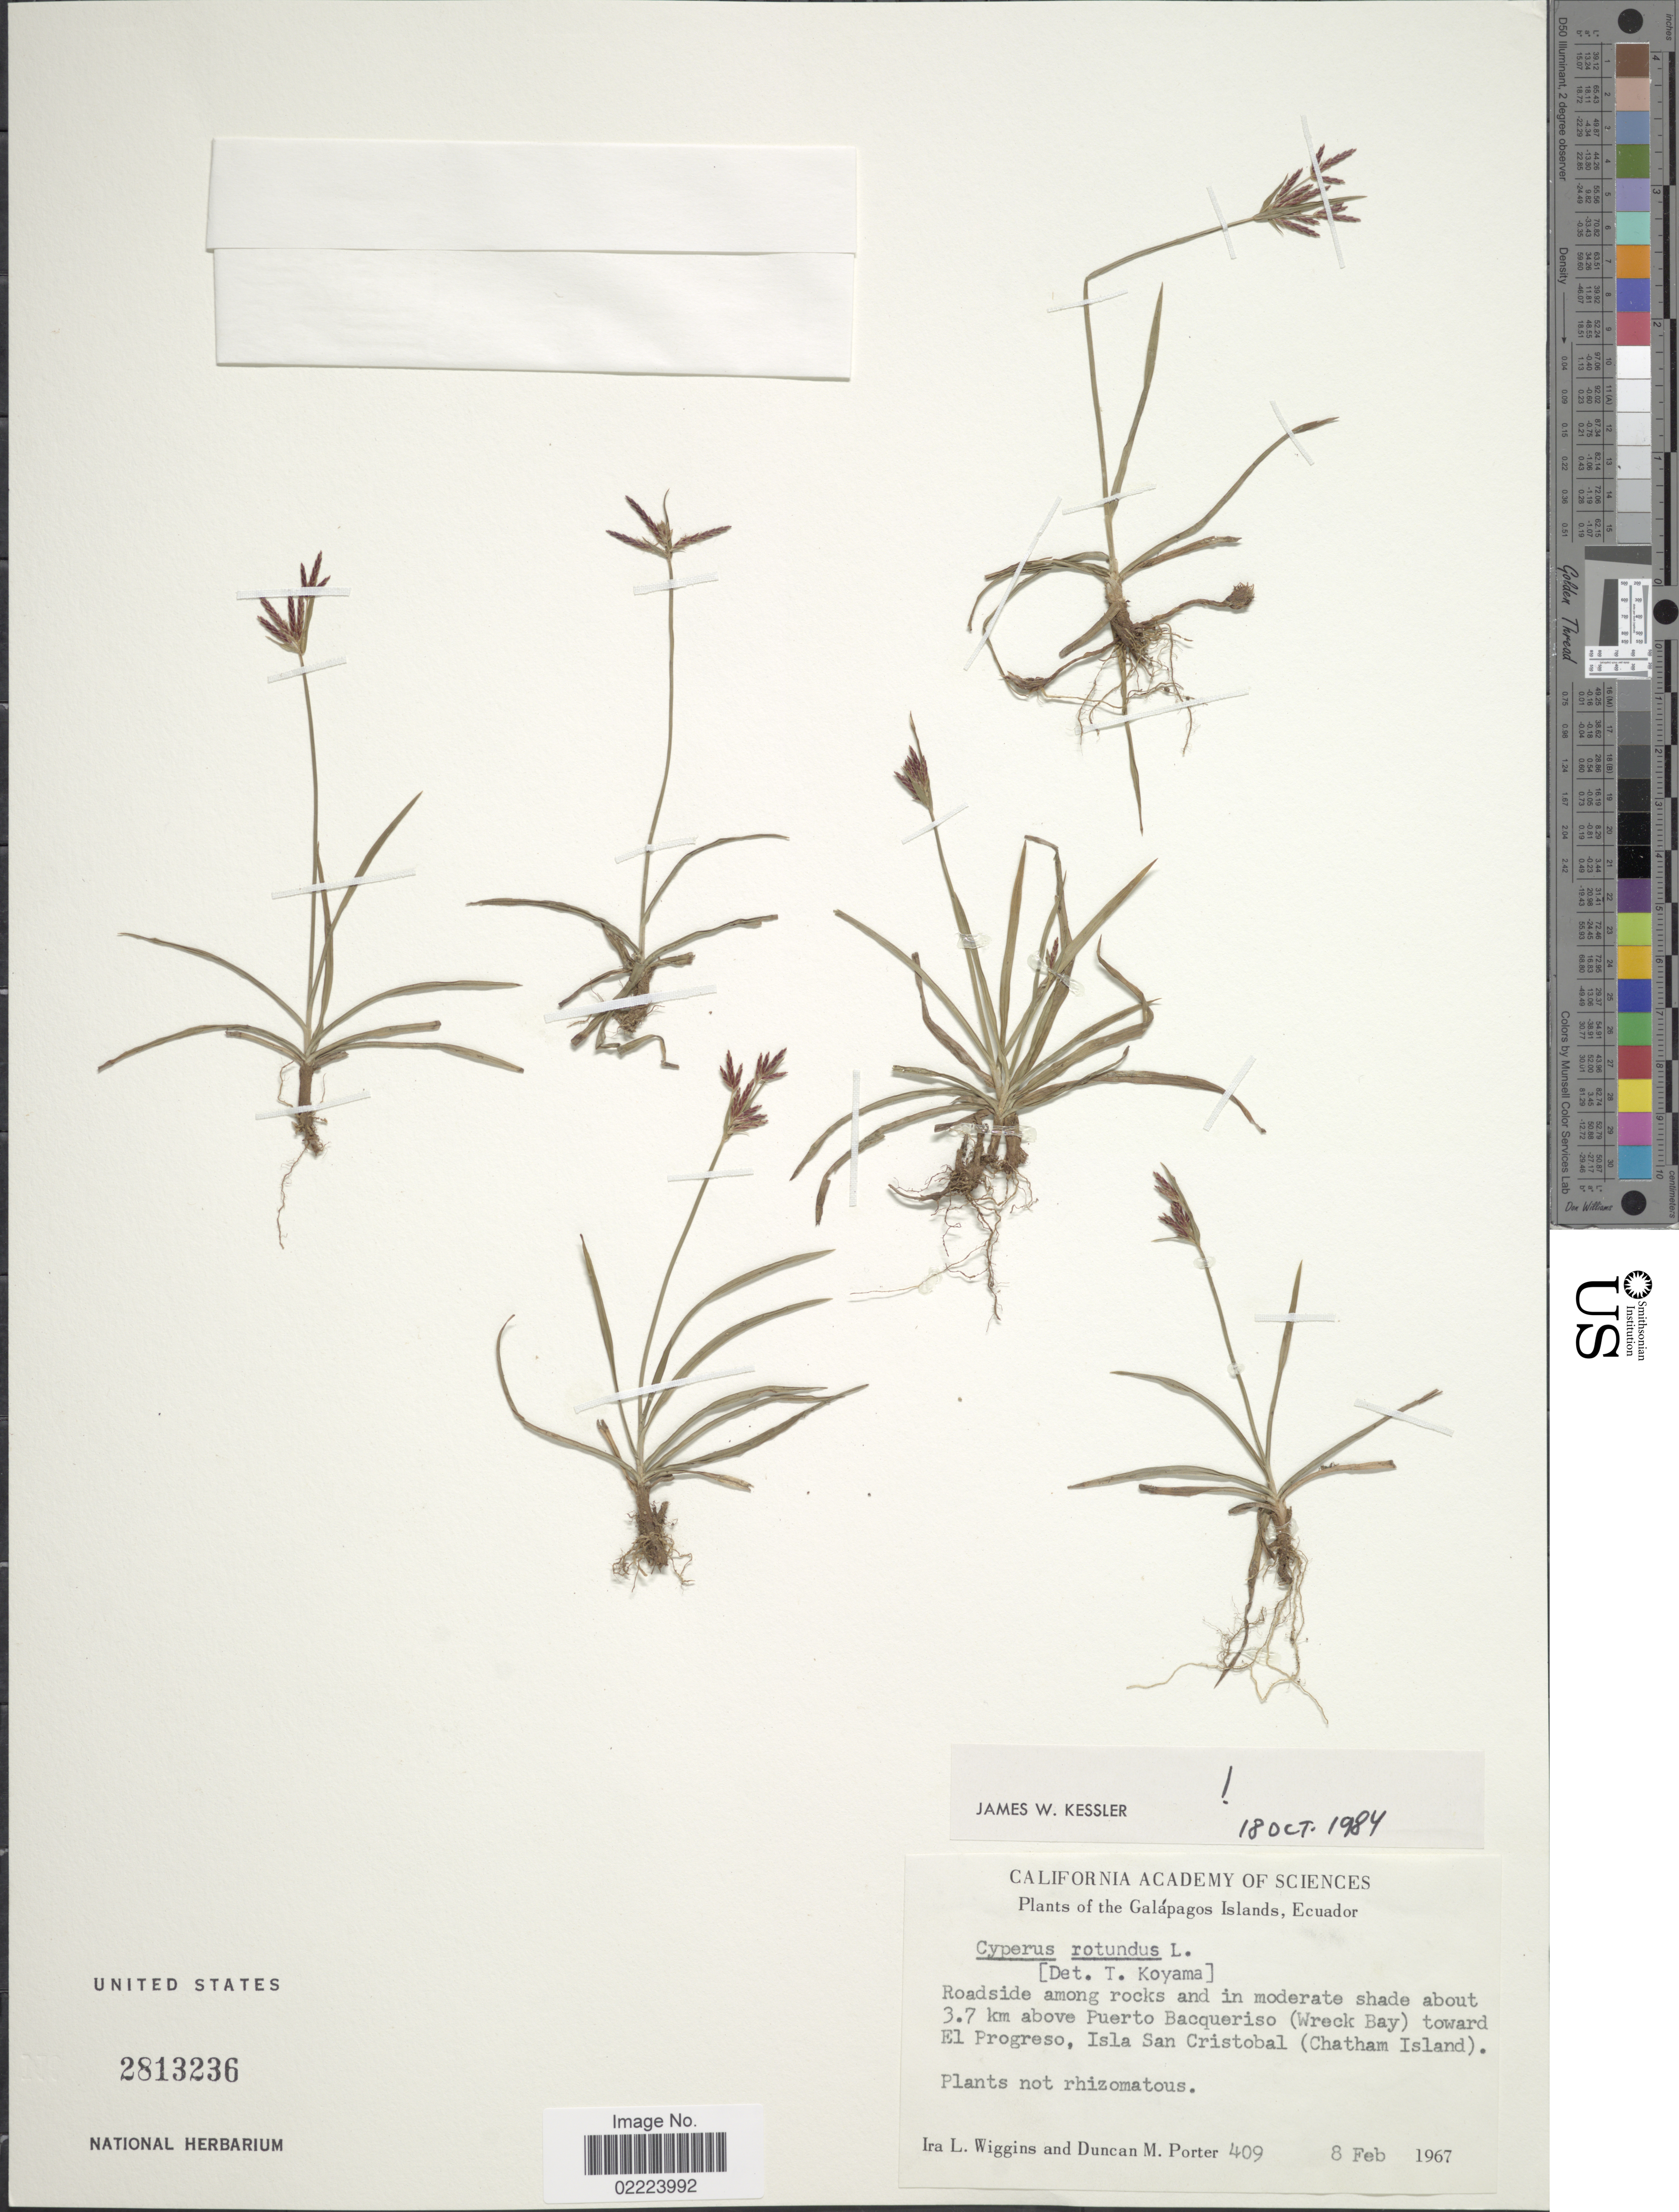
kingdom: Plantae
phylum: Tracheophyta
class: Liliopsida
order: Poales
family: Cyperaceae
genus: Cyperus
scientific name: Cyperus rotundus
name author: L.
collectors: I. L. Wiggins & D. M. Porter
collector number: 409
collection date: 1967-02-08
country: Ecuador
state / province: Colón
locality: The Galapagos Islands, Ecuador, Roadside among rocks and in moderate shade about 3.7 km above Puerto Bacqueriso (Wreck Bay) toward El Progreso, Isla San Cristobal (Chatham Island)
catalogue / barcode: US 2813236